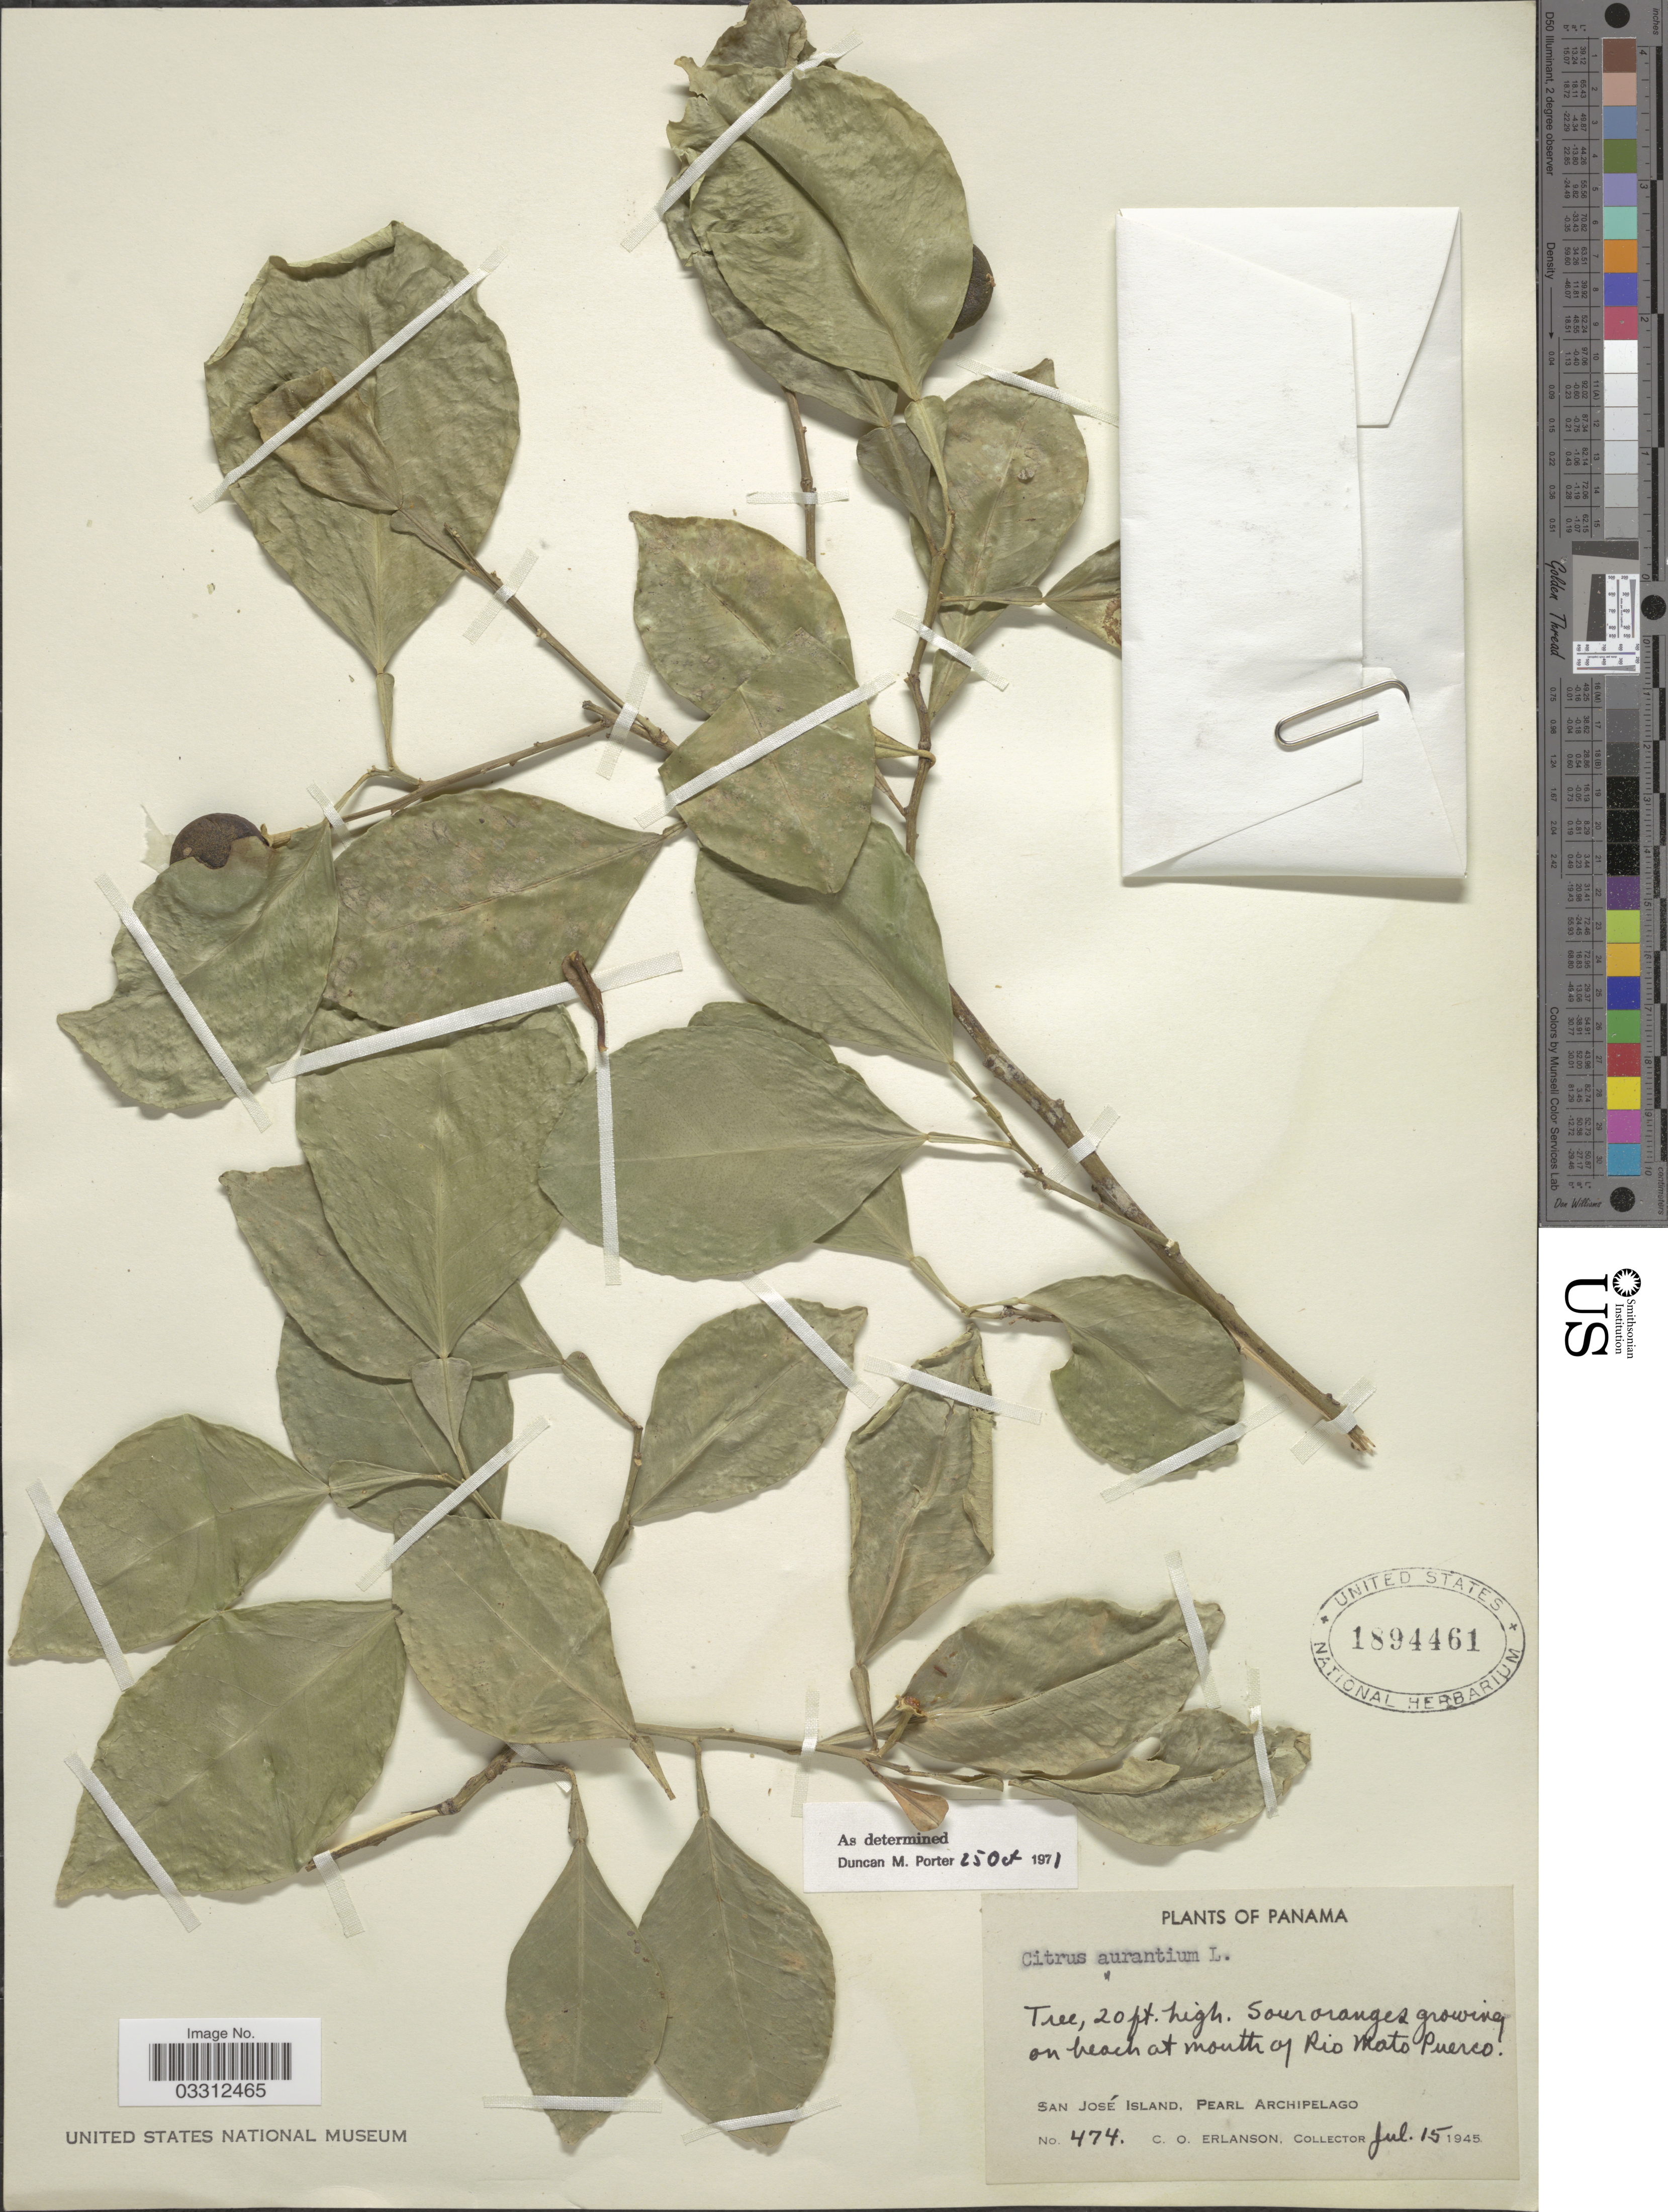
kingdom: Plantae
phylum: Tracheophyta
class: Magnoliopsida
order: Sapindales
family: Rutaceae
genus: Citrus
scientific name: Citrus x aurantium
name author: L.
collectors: C. O. Erlanson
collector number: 474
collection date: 1945-07-15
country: Panama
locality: On beach at mouth of Rio Mato Puerco. San José Island, Pearl Archipelago.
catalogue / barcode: US 1894461